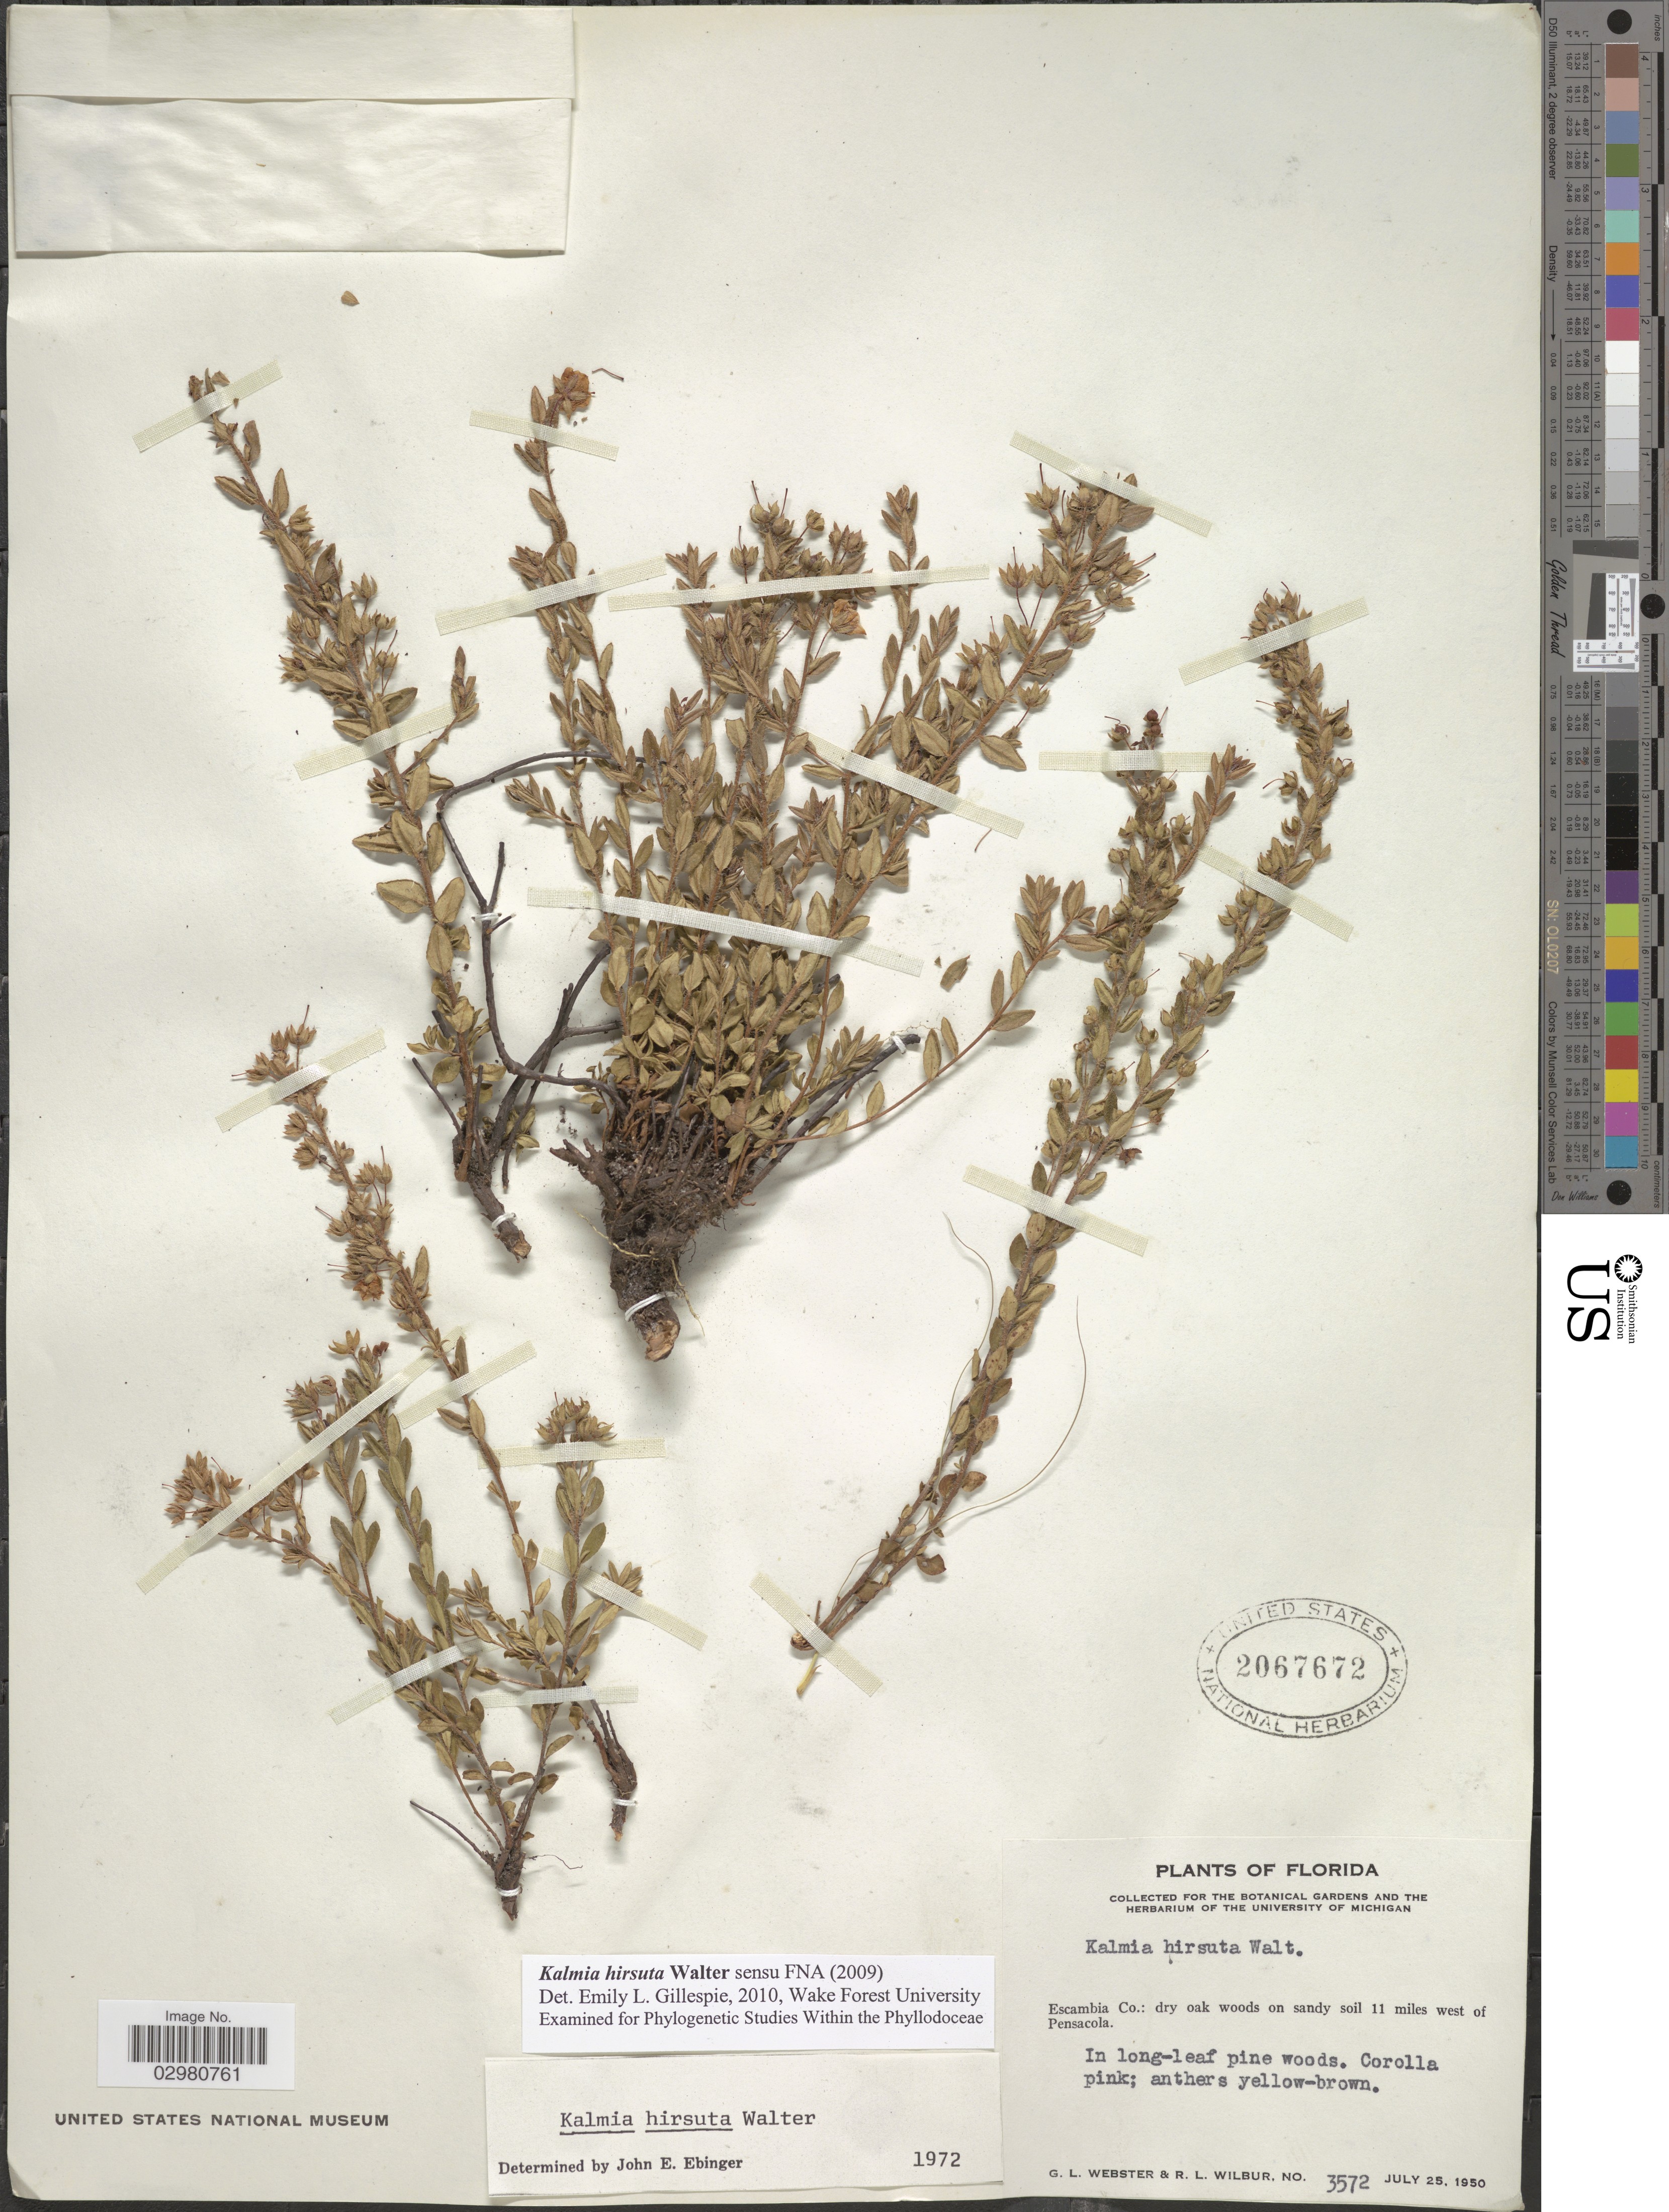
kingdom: Plantae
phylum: Tracheophyta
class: Magnoliopsida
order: Ericales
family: Ericaceae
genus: Kalmia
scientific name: Kalmia hirsuta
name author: Walter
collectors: G. L. Webster & R. L. Wilbur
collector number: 3572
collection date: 1950-07-25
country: United States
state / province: Florida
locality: Escambia Co.: 11 miles west of Pensacola.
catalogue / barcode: US 2067672